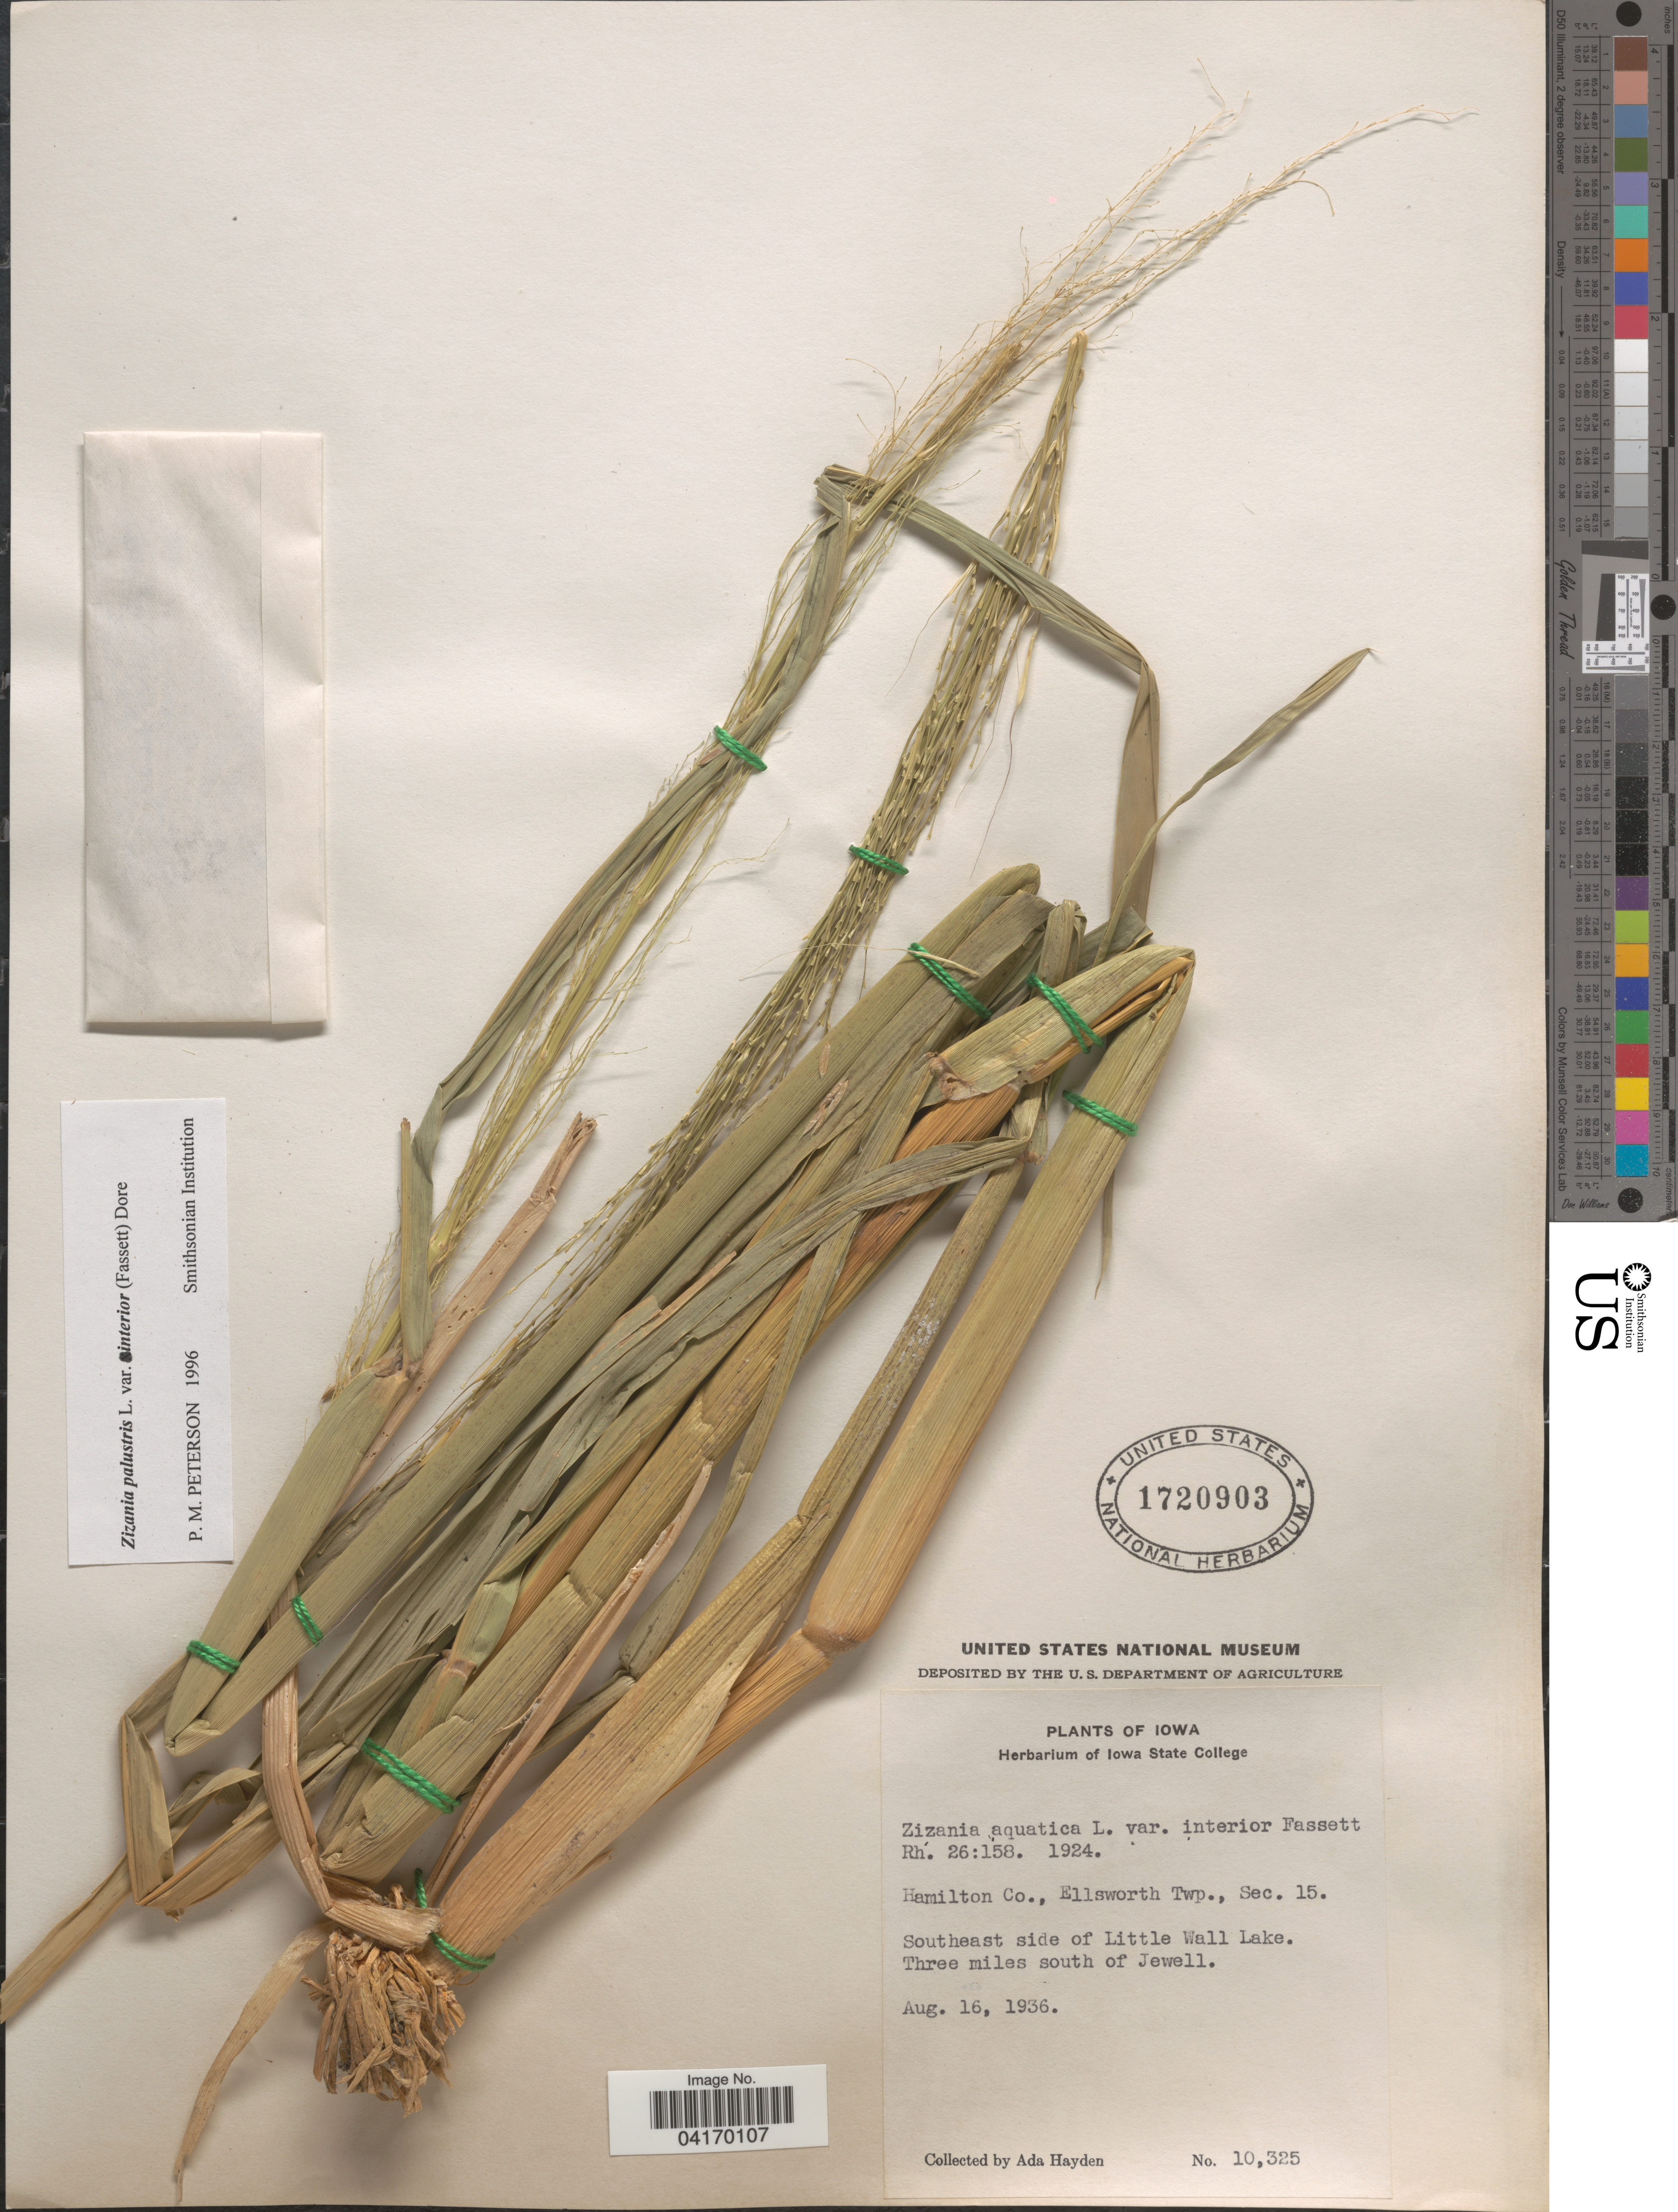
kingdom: Plantae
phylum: Tracheophyta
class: Liliopsida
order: Poales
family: Poaceae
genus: Zizania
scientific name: Zizania aquatica var. interior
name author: Fassett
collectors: Ada Hayden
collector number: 10325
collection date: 1936-08-16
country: United States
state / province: Iowa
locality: Hamilton Co., Ellsworth Twp., Sec. 15. Southeast side of Little Wall Lake. Three miles south of Jewell.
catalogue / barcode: US 1720903